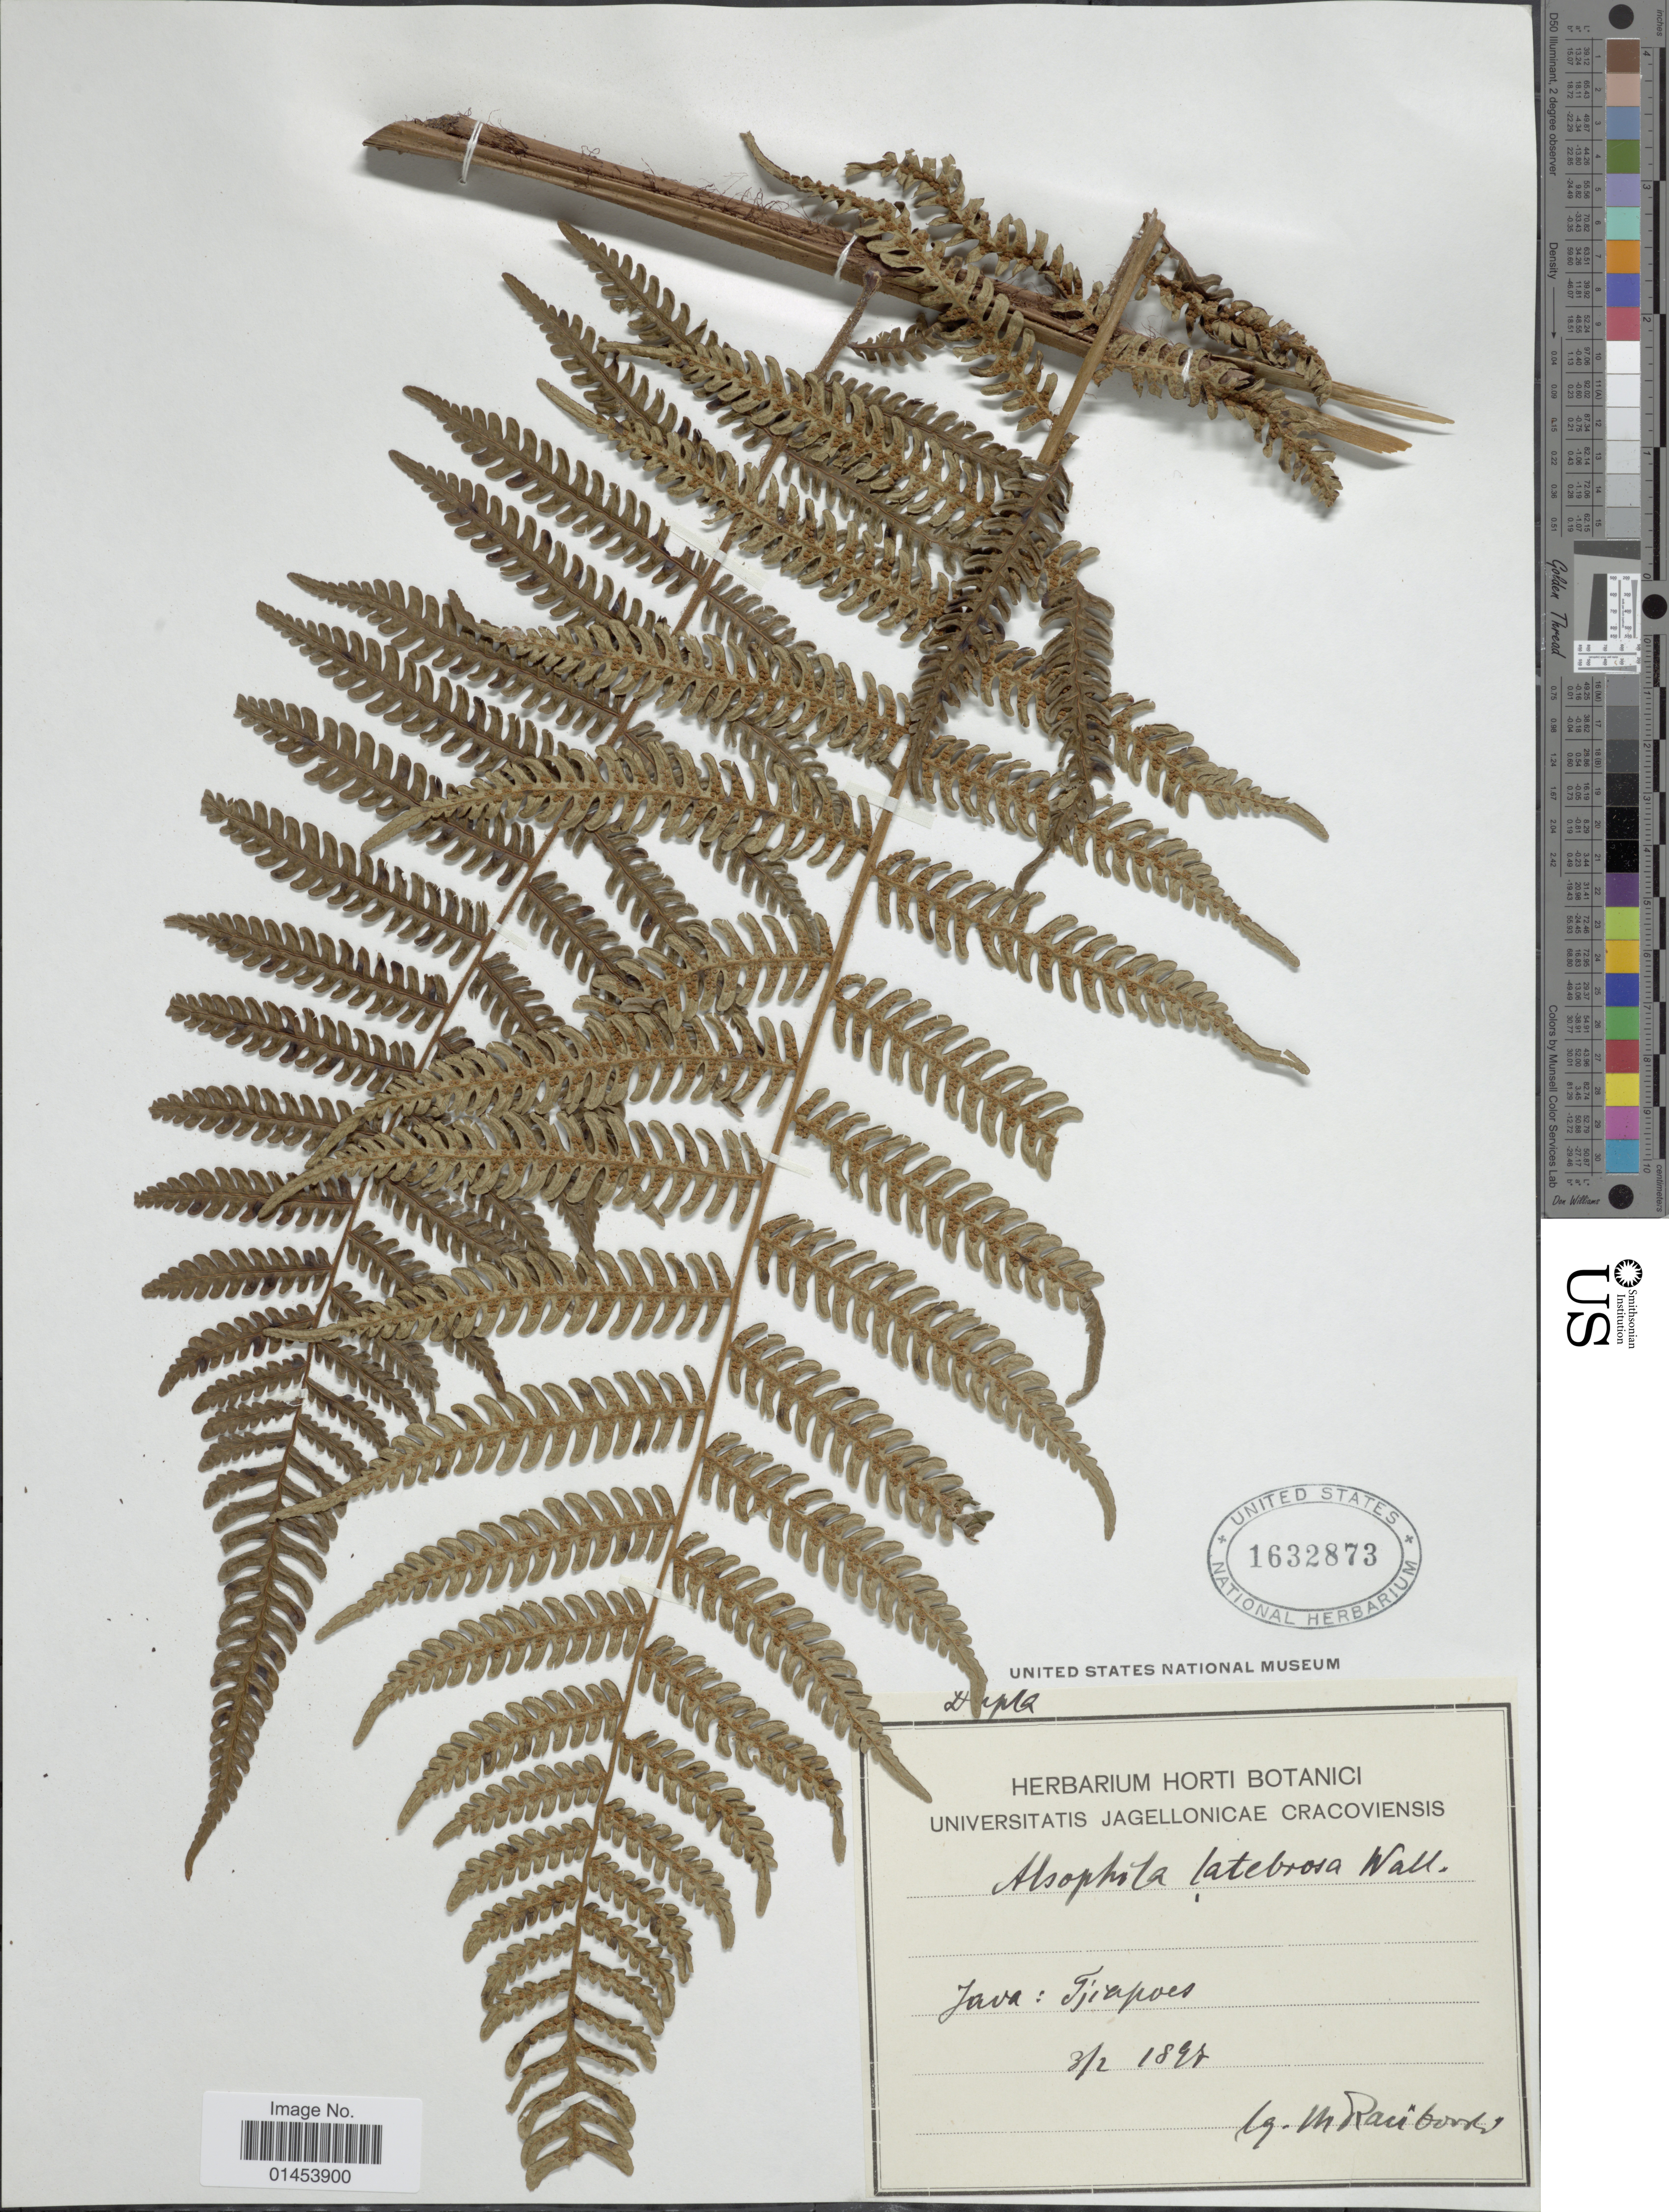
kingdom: Plantae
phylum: Tracheophyta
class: Polypodiopsida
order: Cyatheales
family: Cyatheaceae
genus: Cyathea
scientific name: Cyathea latebrosa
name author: (Wall. ex Hook.) Copel.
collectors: M. Raciborski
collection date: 1897-02-03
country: Indonesia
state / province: Java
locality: Tjiapoes [interpreted]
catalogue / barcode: US 1632873